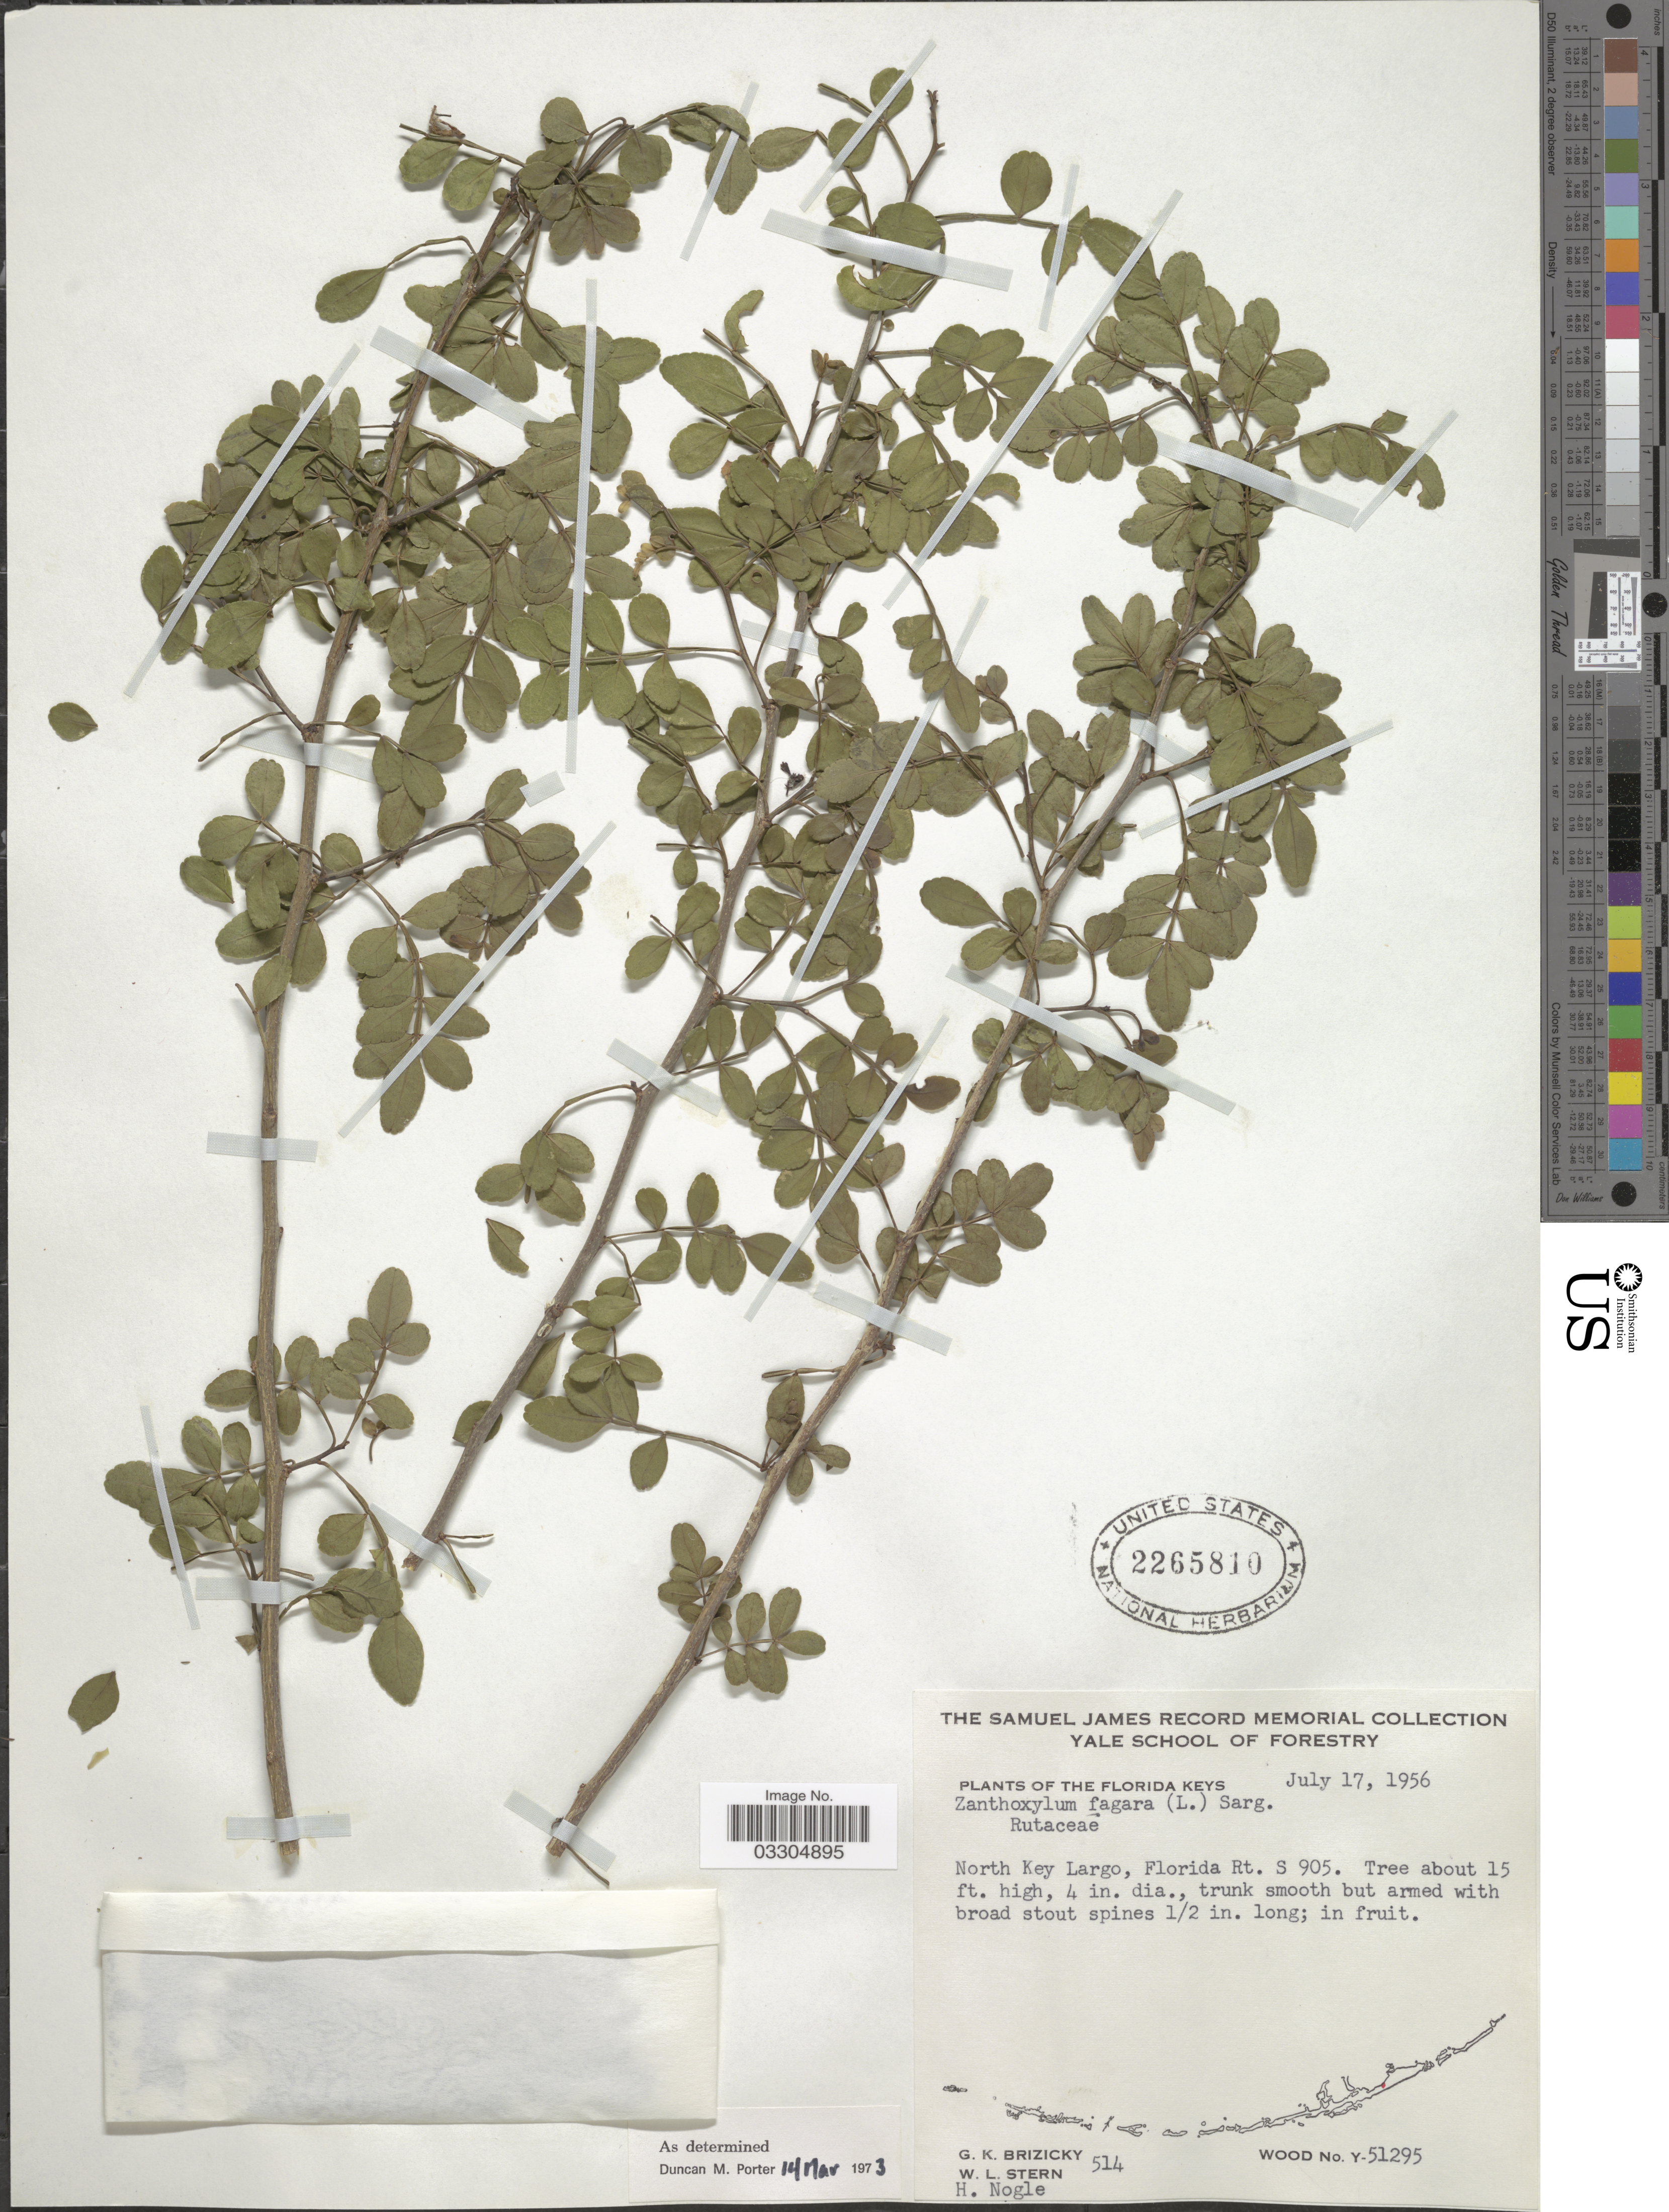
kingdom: Plantae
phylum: Tracheophyta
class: Magnoliopsida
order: Sapindales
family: Rutaceae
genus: Zanthoxylum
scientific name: Zanthoxylum fagara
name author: (L.) Sarg.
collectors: G. K. Brizicky, W. L. Stern & H. Nogle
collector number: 514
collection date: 1956-07-17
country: United States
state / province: Florida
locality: The Florida Keys. North Key Largo, Florida Rt. S 905.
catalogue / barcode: US 2265810